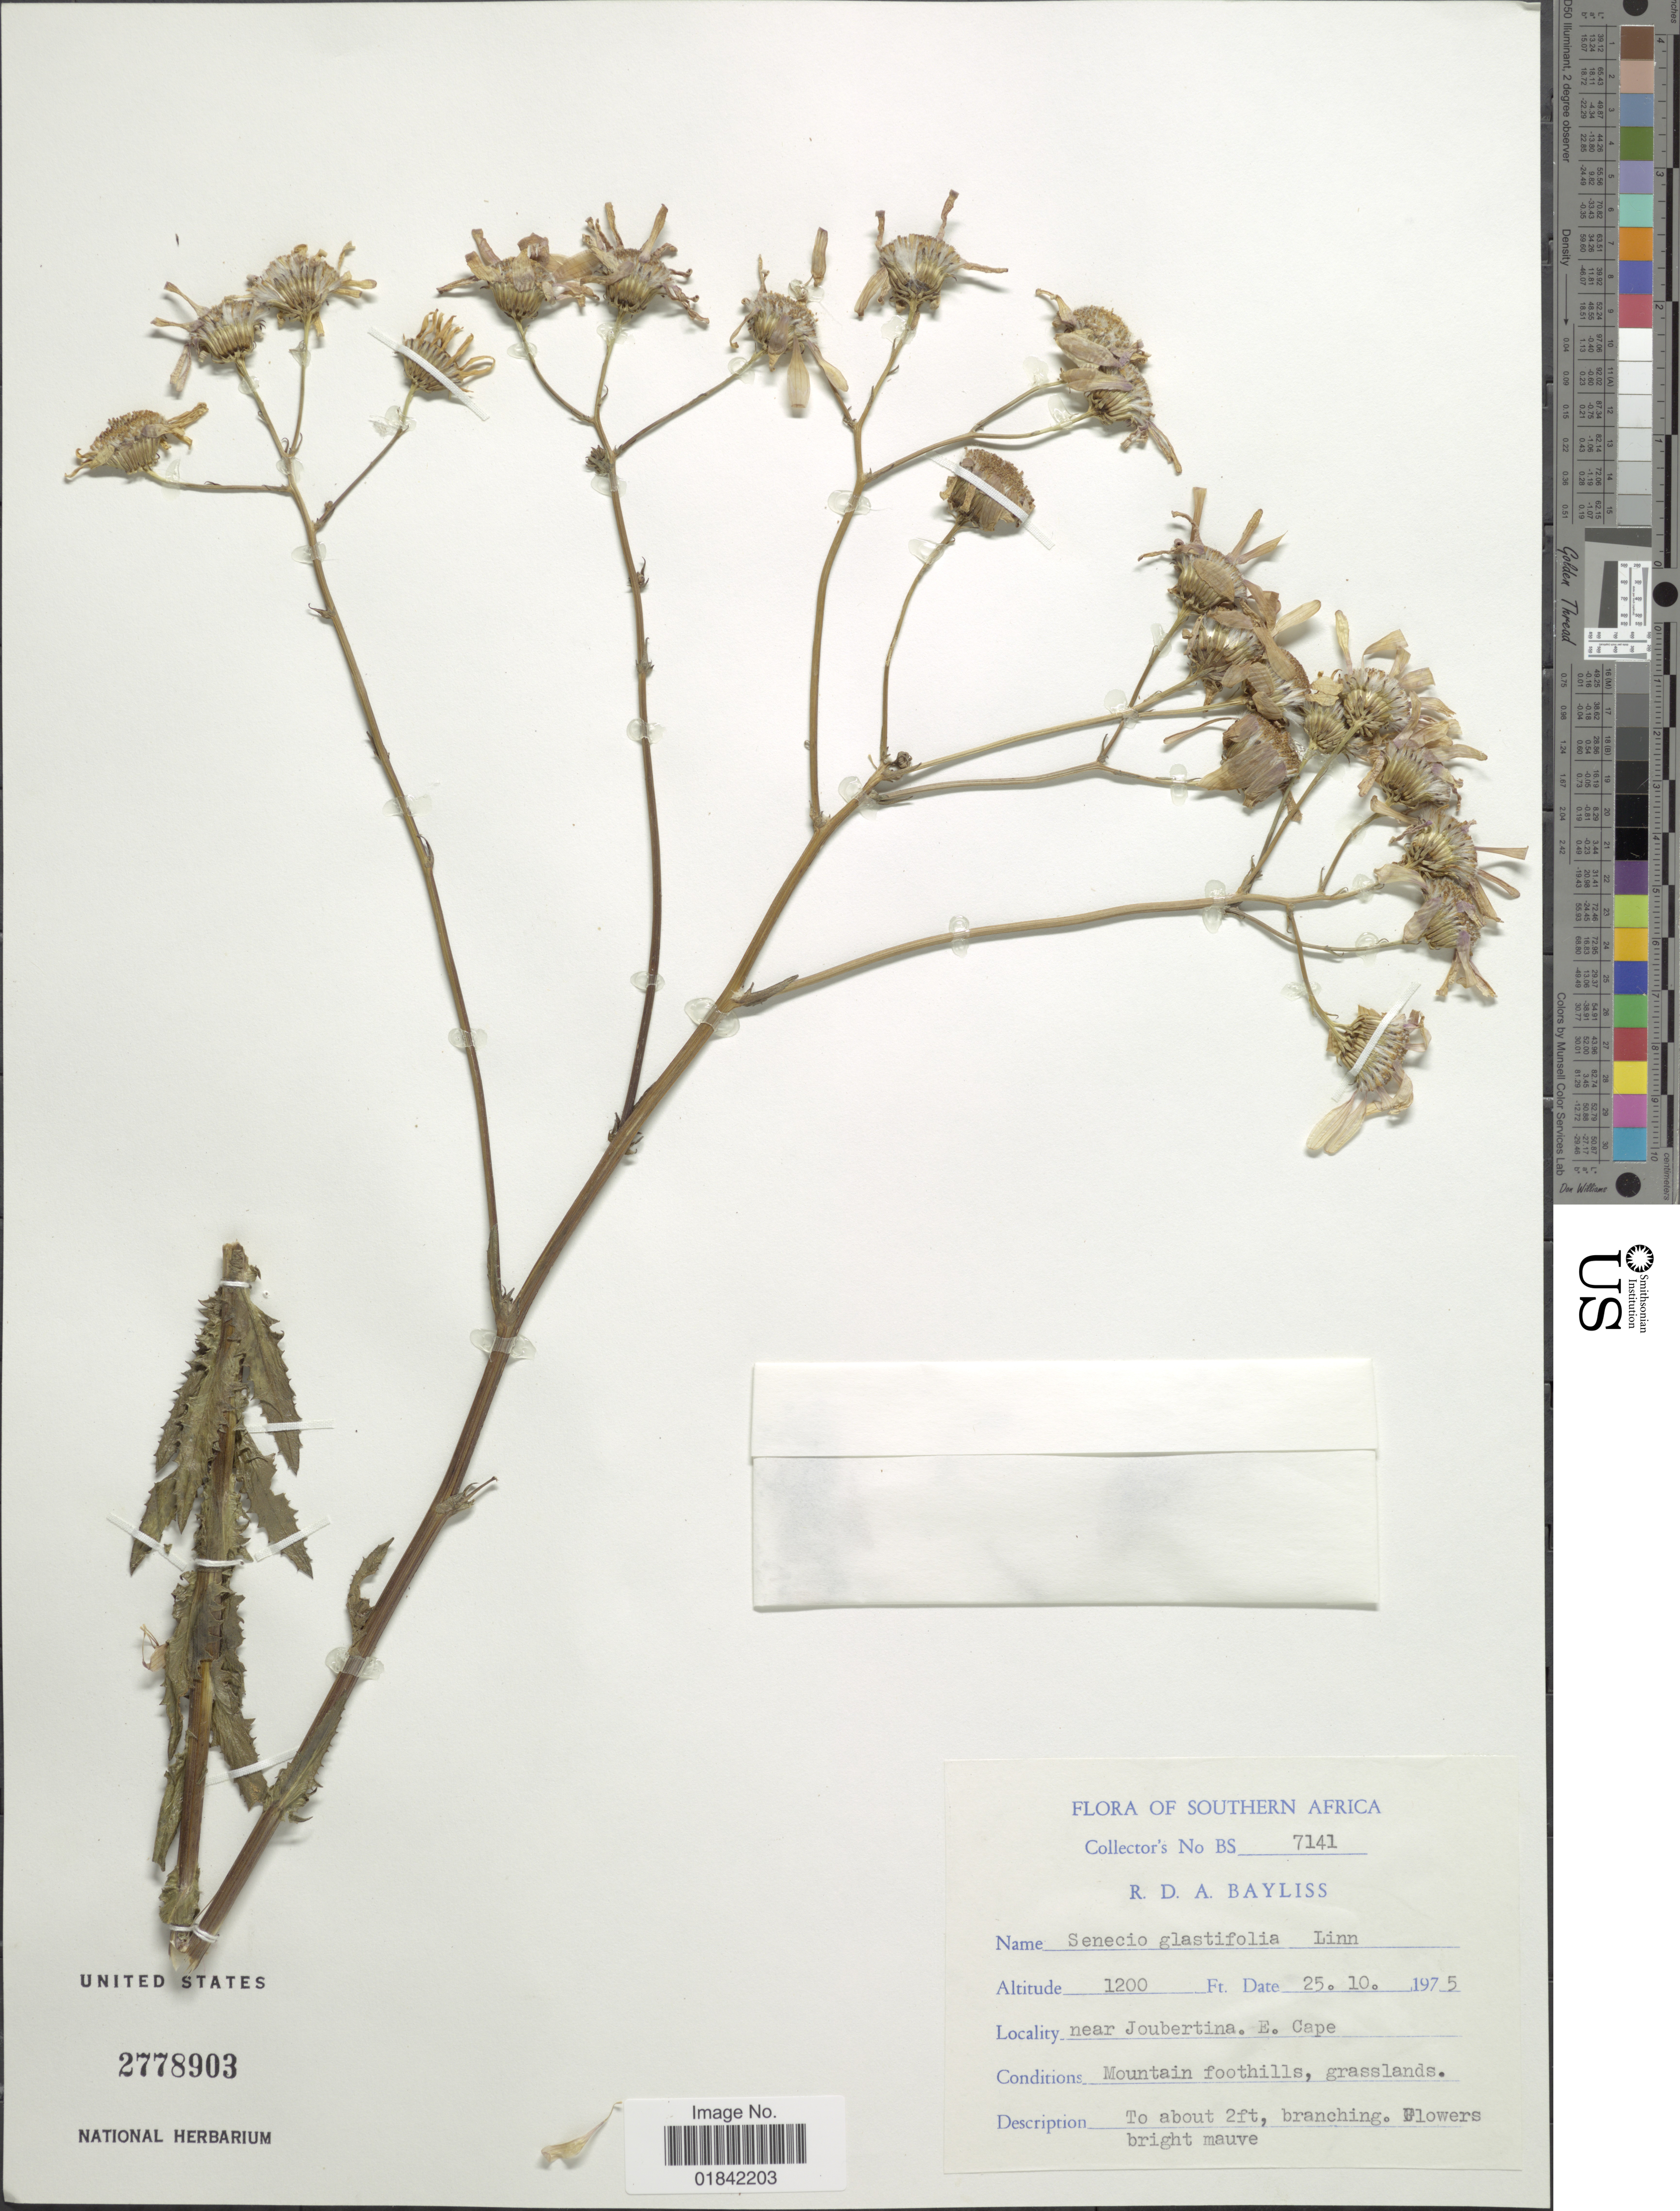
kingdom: Plantae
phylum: Tracheophyta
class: Magnoliopsida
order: Asterales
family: Asteraceae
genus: Senecio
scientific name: Senecio glastifolius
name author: Hook. f.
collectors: R. Bayliss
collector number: BS7141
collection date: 1975-10-25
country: South Africa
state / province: Eastern Cape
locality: Southern Africa, near Joubertina, E. Cape., mountain foothills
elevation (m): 366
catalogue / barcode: US 2778903